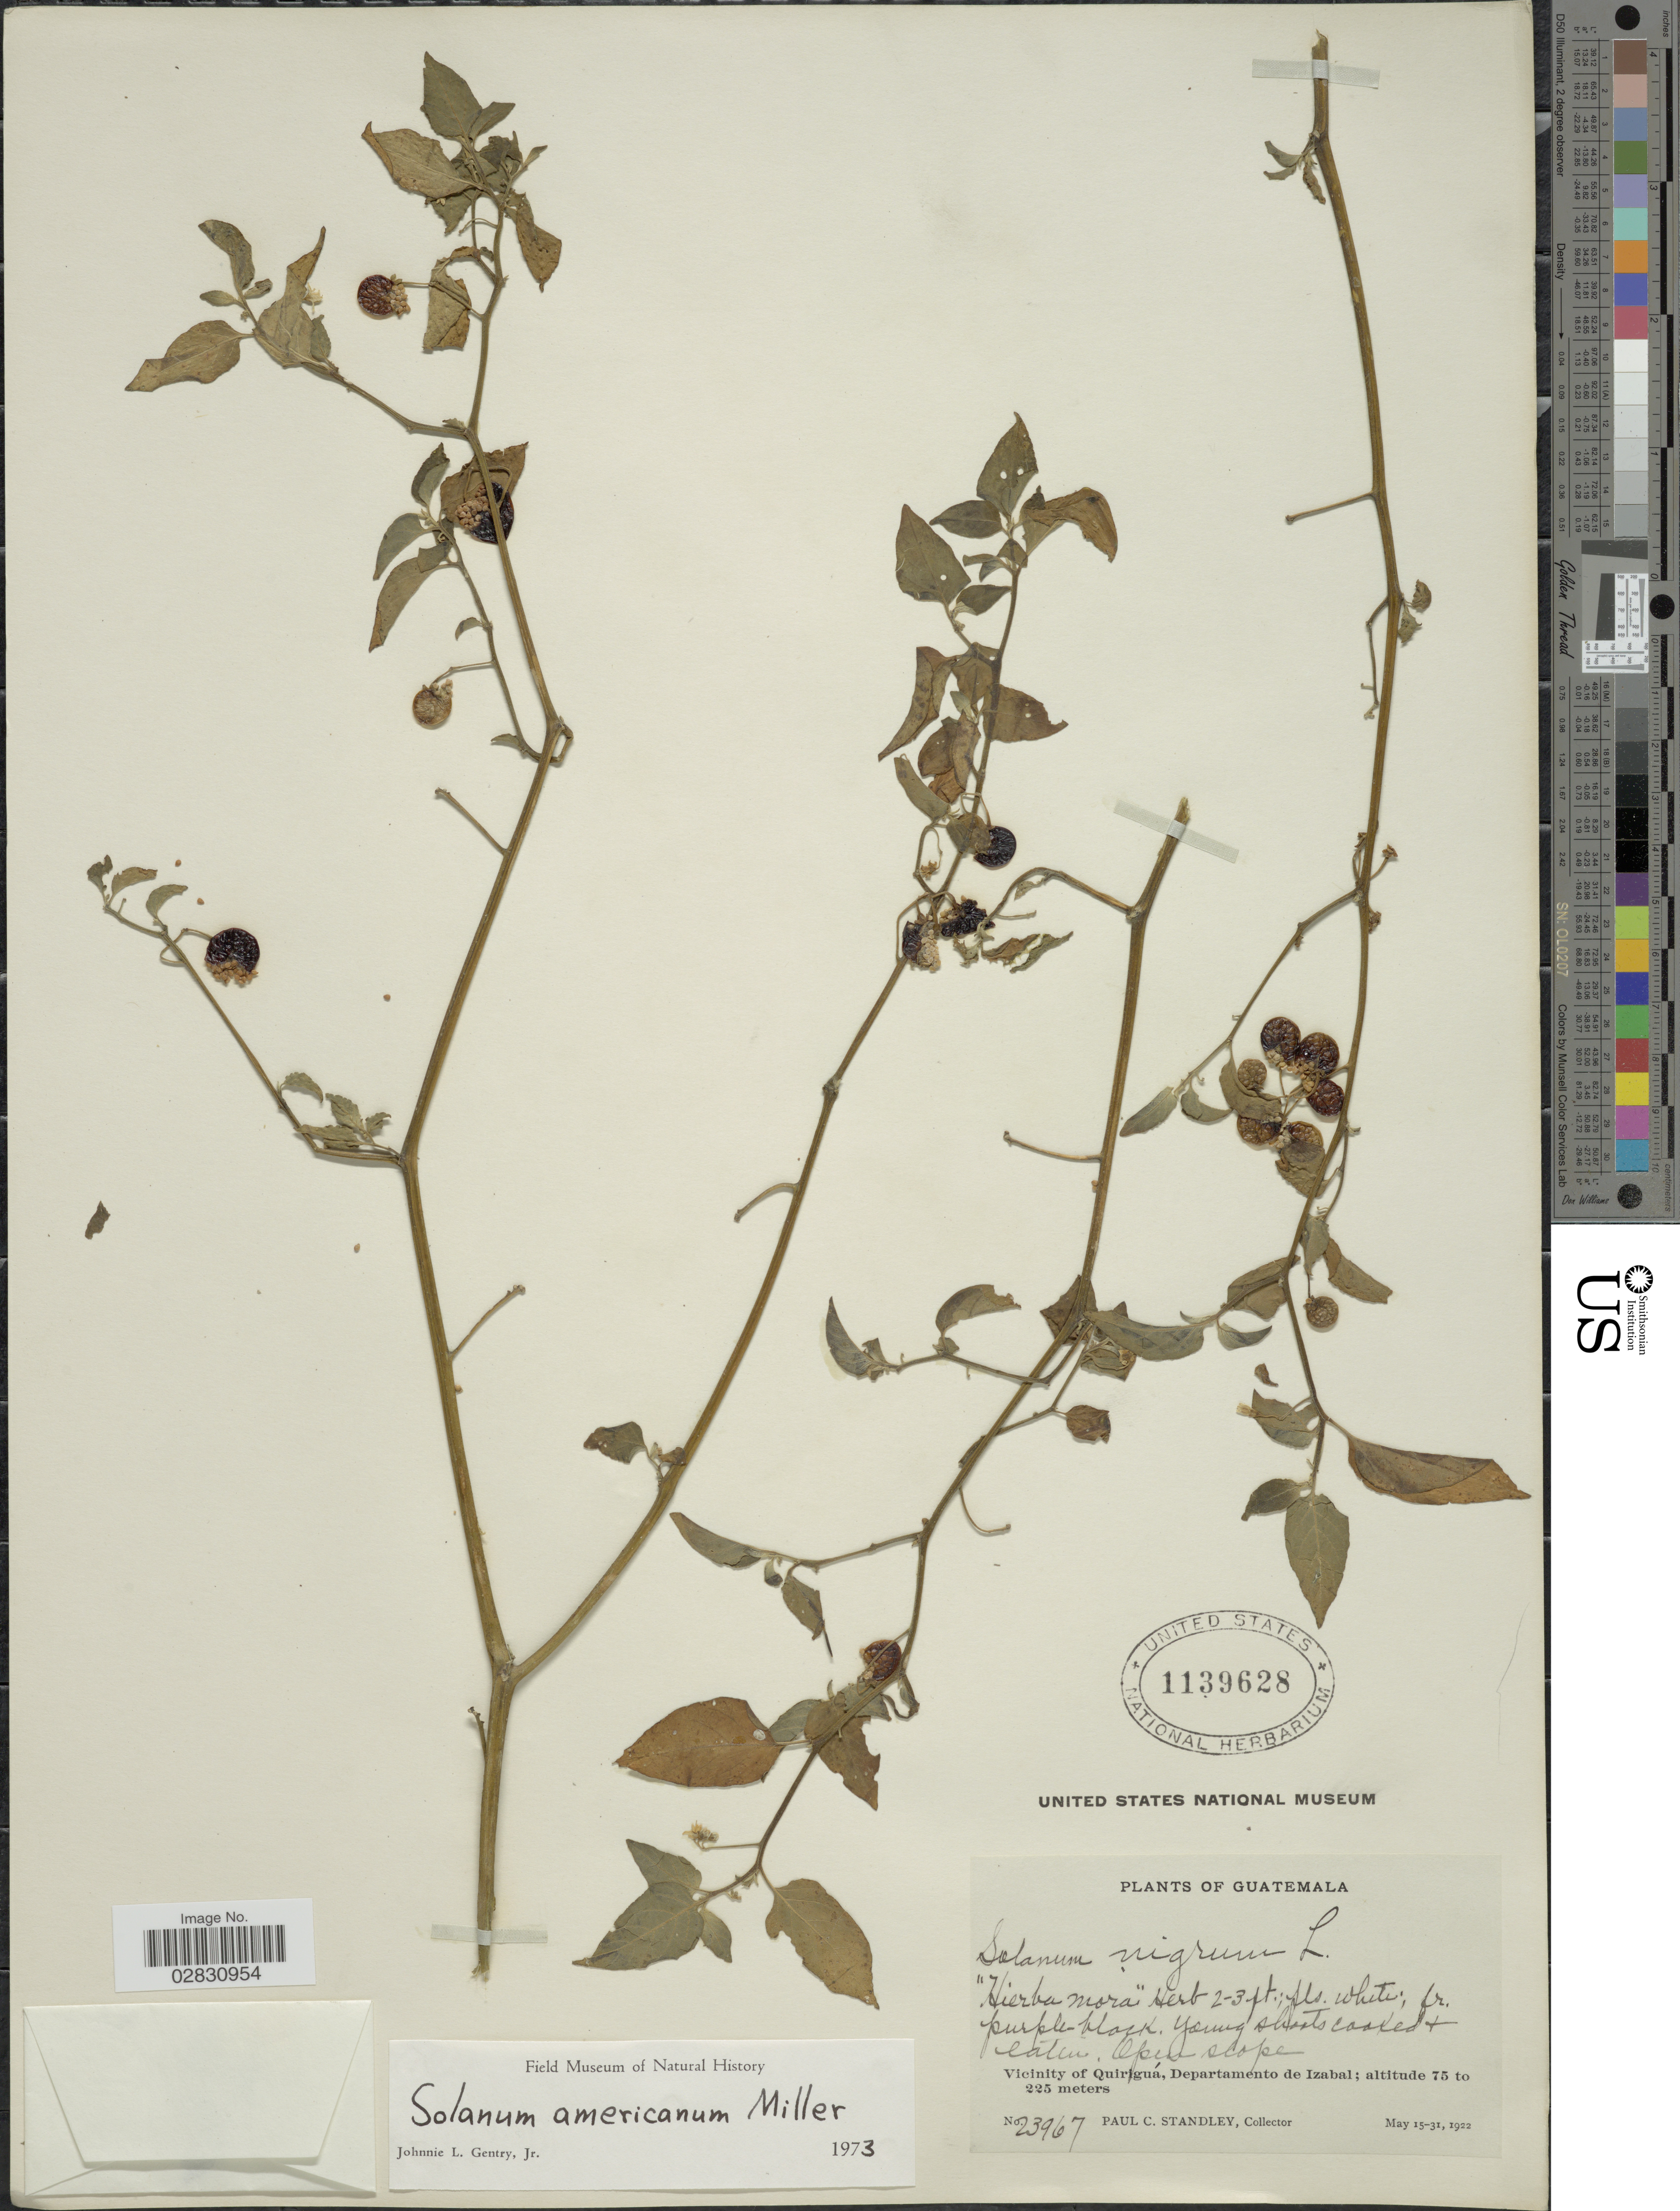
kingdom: Plantae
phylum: Tracheophyta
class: Magnoliopsida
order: Solanales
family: Solanaceae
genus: Solanum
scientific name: Solanum americanum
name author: Mill.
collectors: P. C. Standley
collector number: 23967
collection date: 1922-05-15/1922-05-31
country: Guatemala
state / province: Izabal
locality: Vicinity of Quiriguá, Departamento de Izabal.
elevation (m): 75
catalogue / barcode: US 1139628